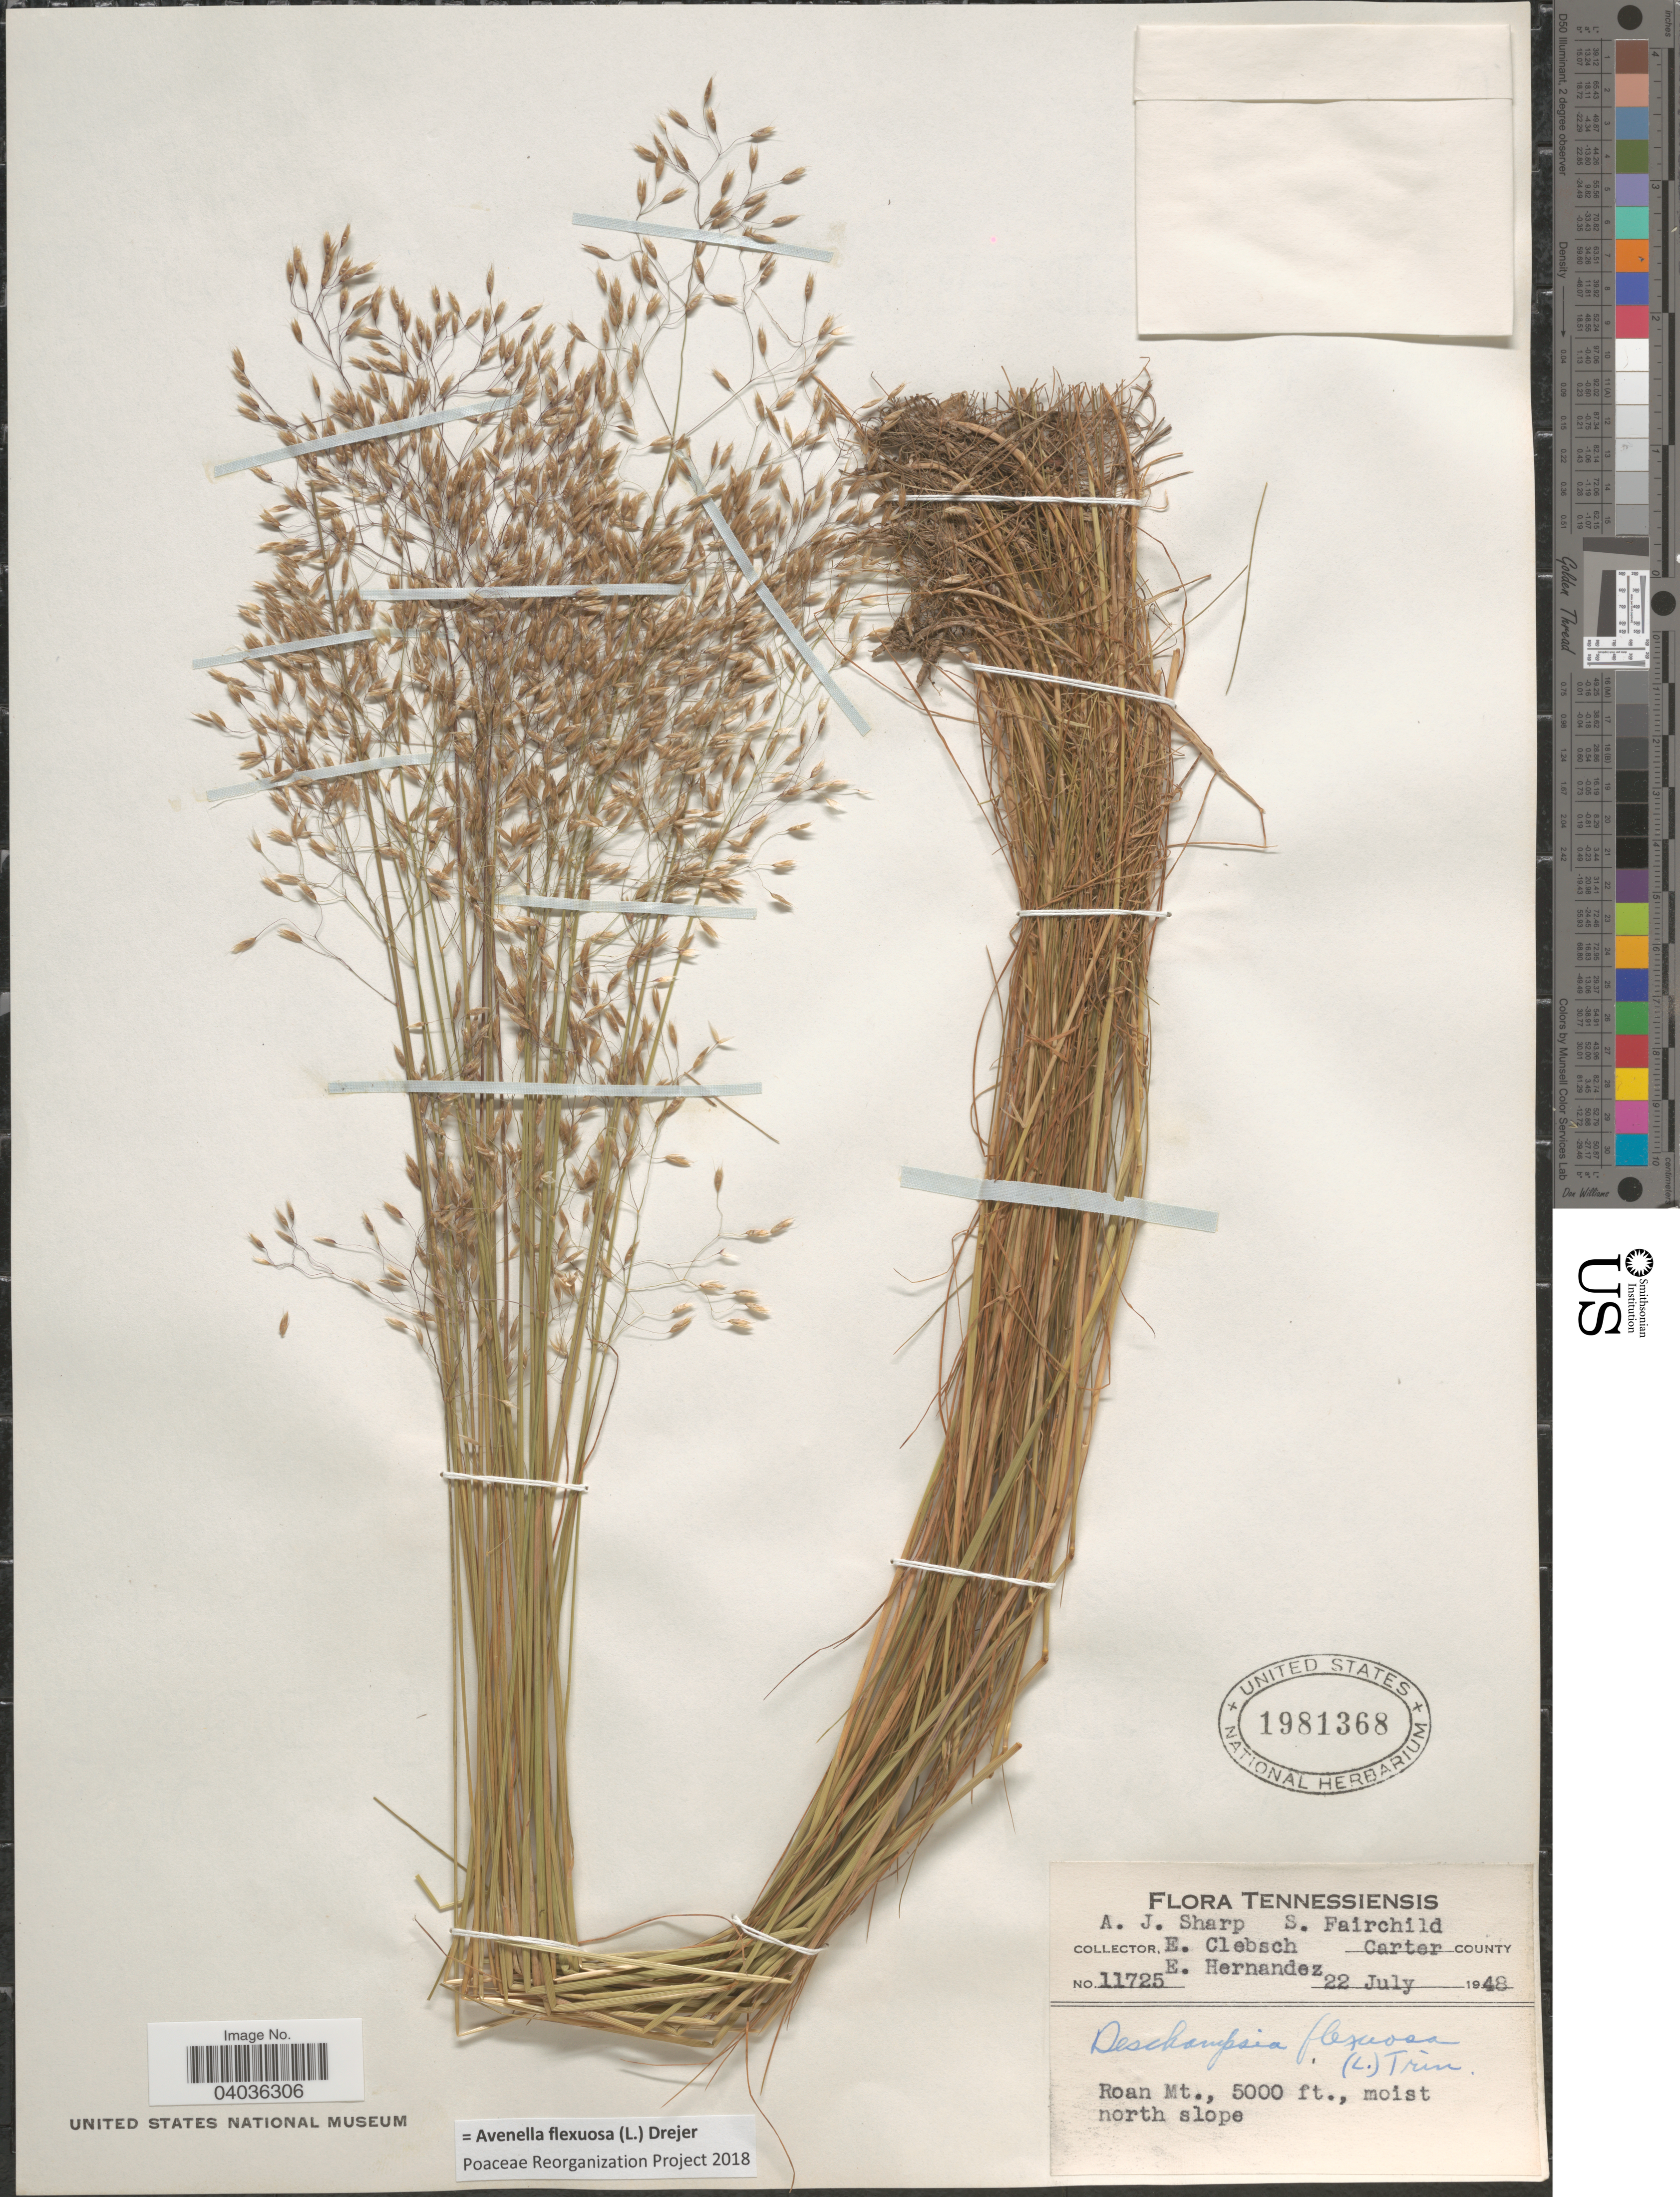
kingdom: Plantae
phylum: Tracheophyta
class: Liliopsida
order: Poales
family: Poaceae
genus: Avenella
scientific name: Avenella flexuosa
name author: (L.) Drejer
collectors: A. J. Sharp, E. Clebsch, E. Hernandez & S. Fairchild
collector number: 11725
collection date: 1948-07-22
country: United States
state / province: Tennessee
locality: Tennessiensis. Carter County. Roan Mt., moist north slope.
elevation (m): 1524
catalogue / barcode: US 1981368